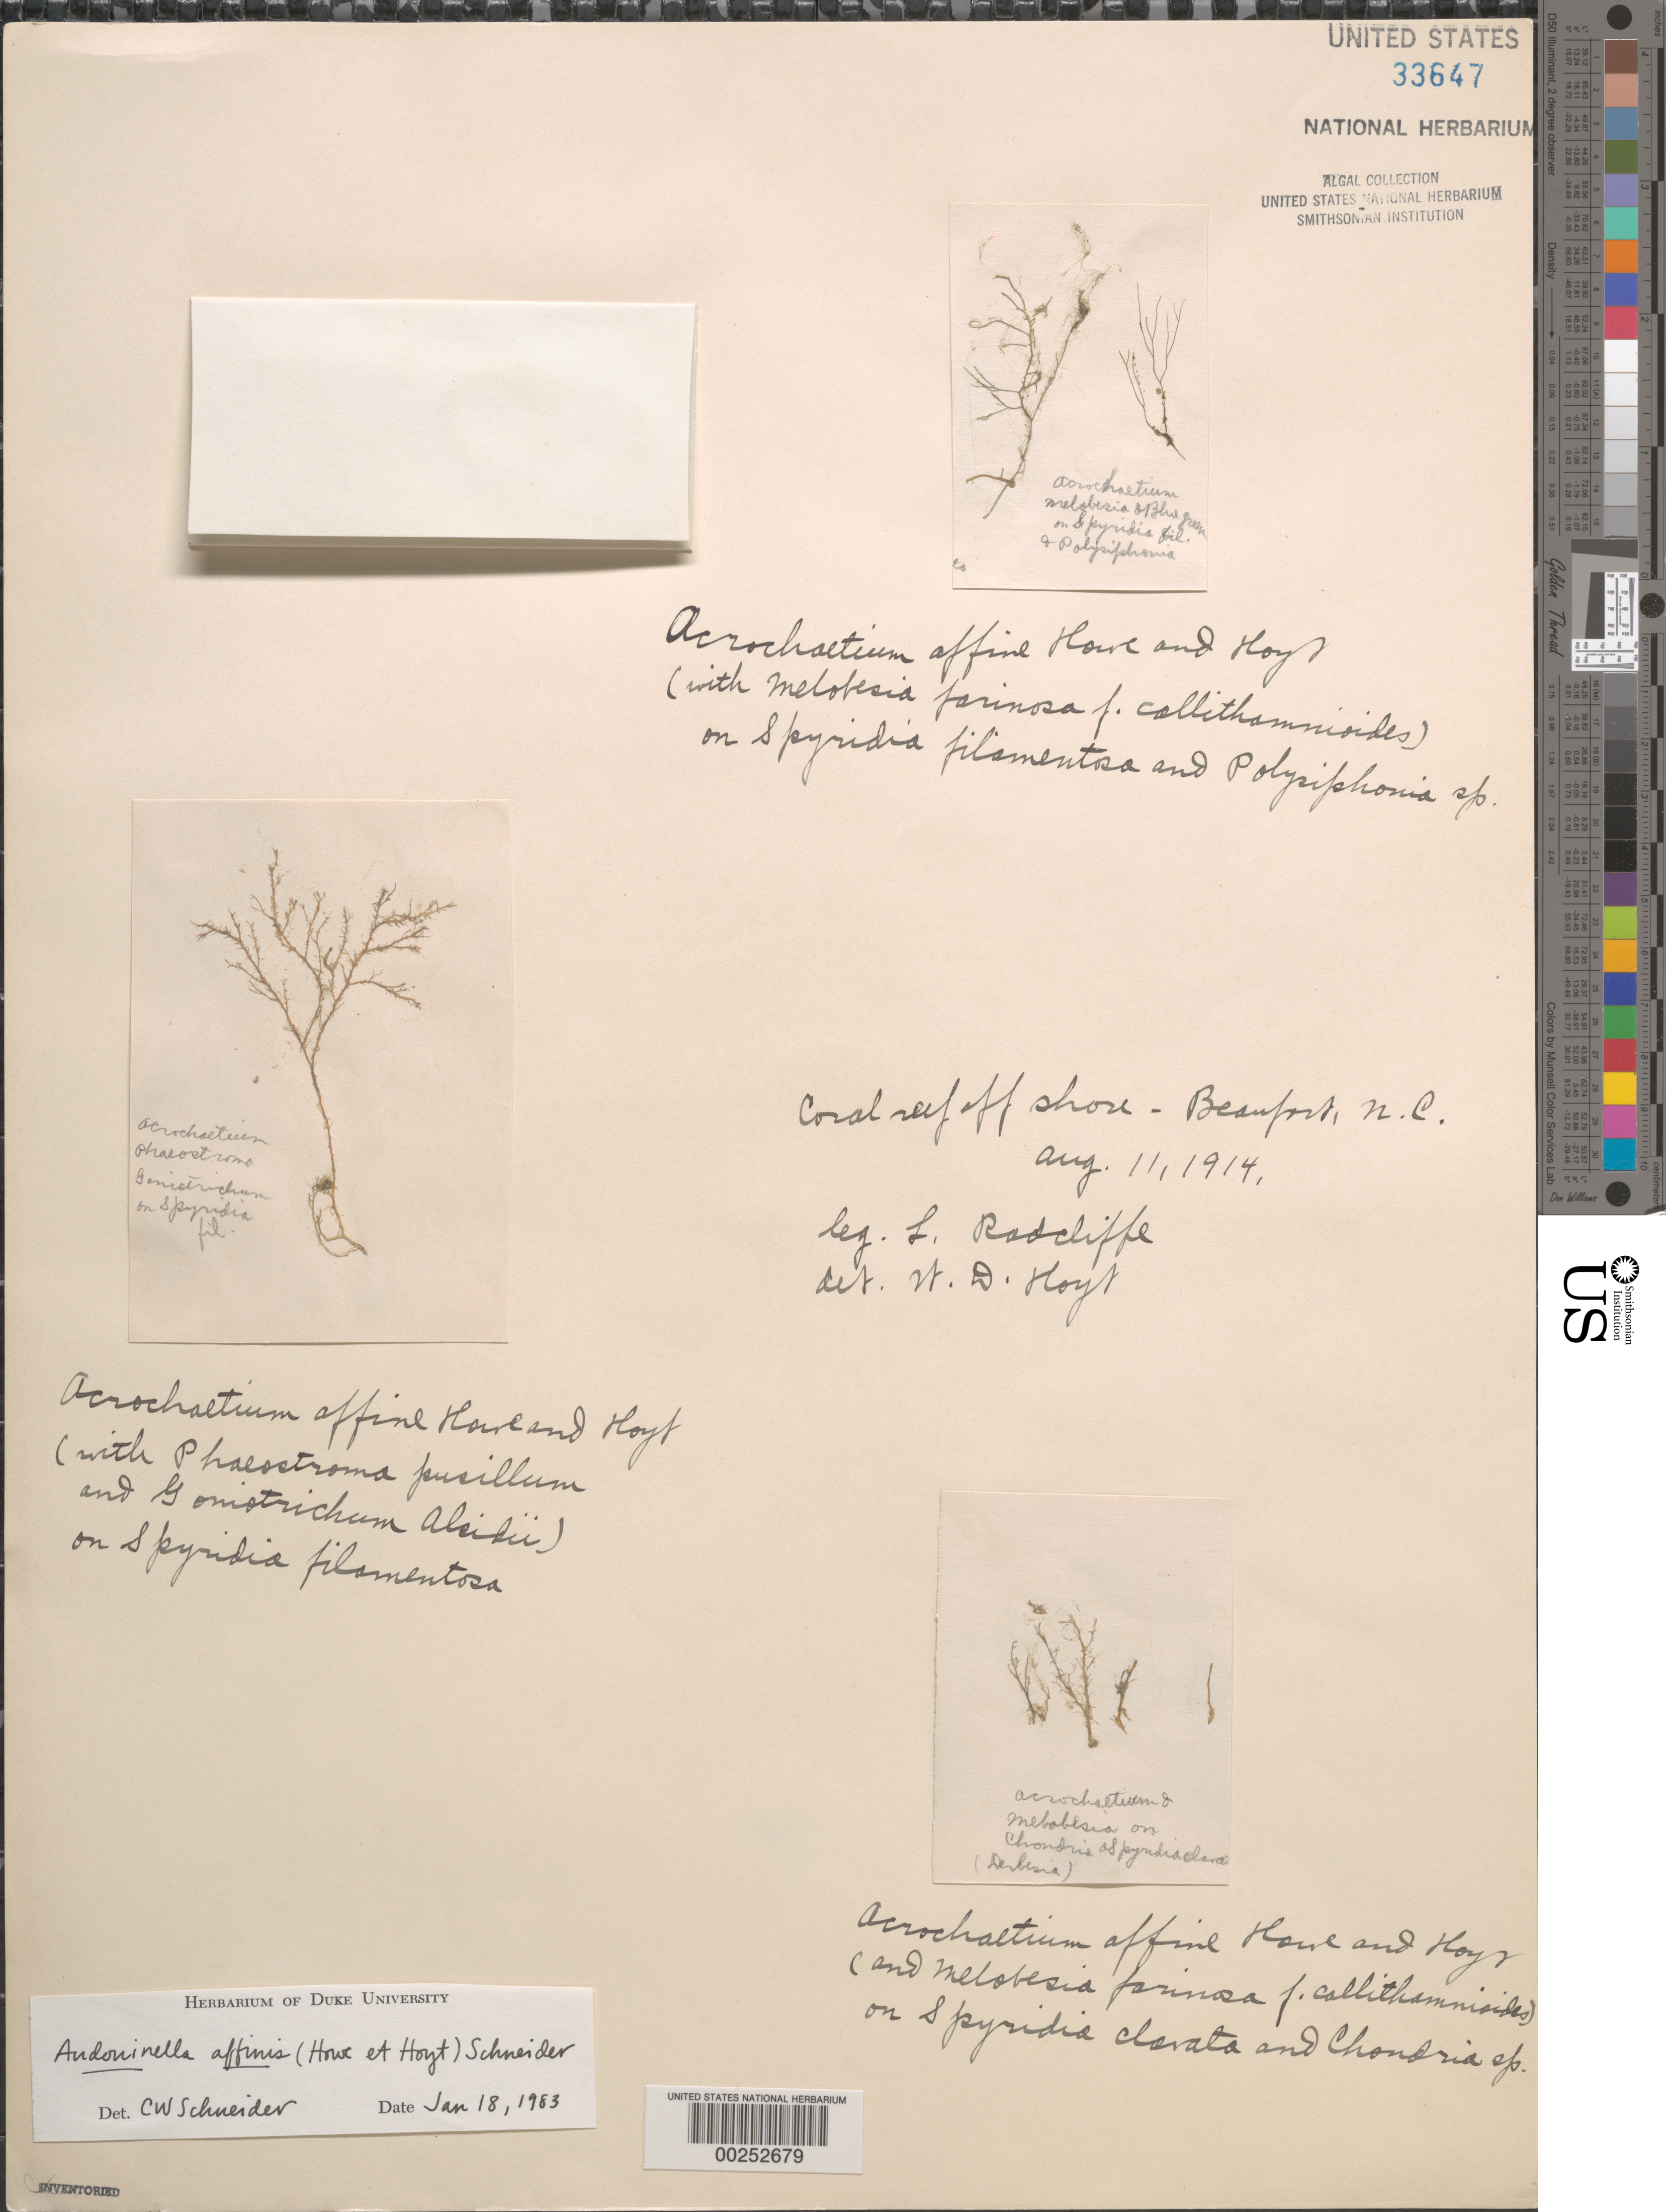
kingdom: Plantae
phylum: Rhodophyta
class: Florideophyceae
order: Acrochaetiales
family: Acrochaetiaceae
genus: Acrochaetium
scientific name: Acrochaetium affine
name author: M. Howe & Hoyt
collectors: L. Radcliffe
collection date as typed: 11 Aug 1914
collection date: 1914-08-11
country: United States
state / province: North Carolina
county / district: Carteret County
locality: Coral reef off Beaufort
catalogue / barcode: US 33647